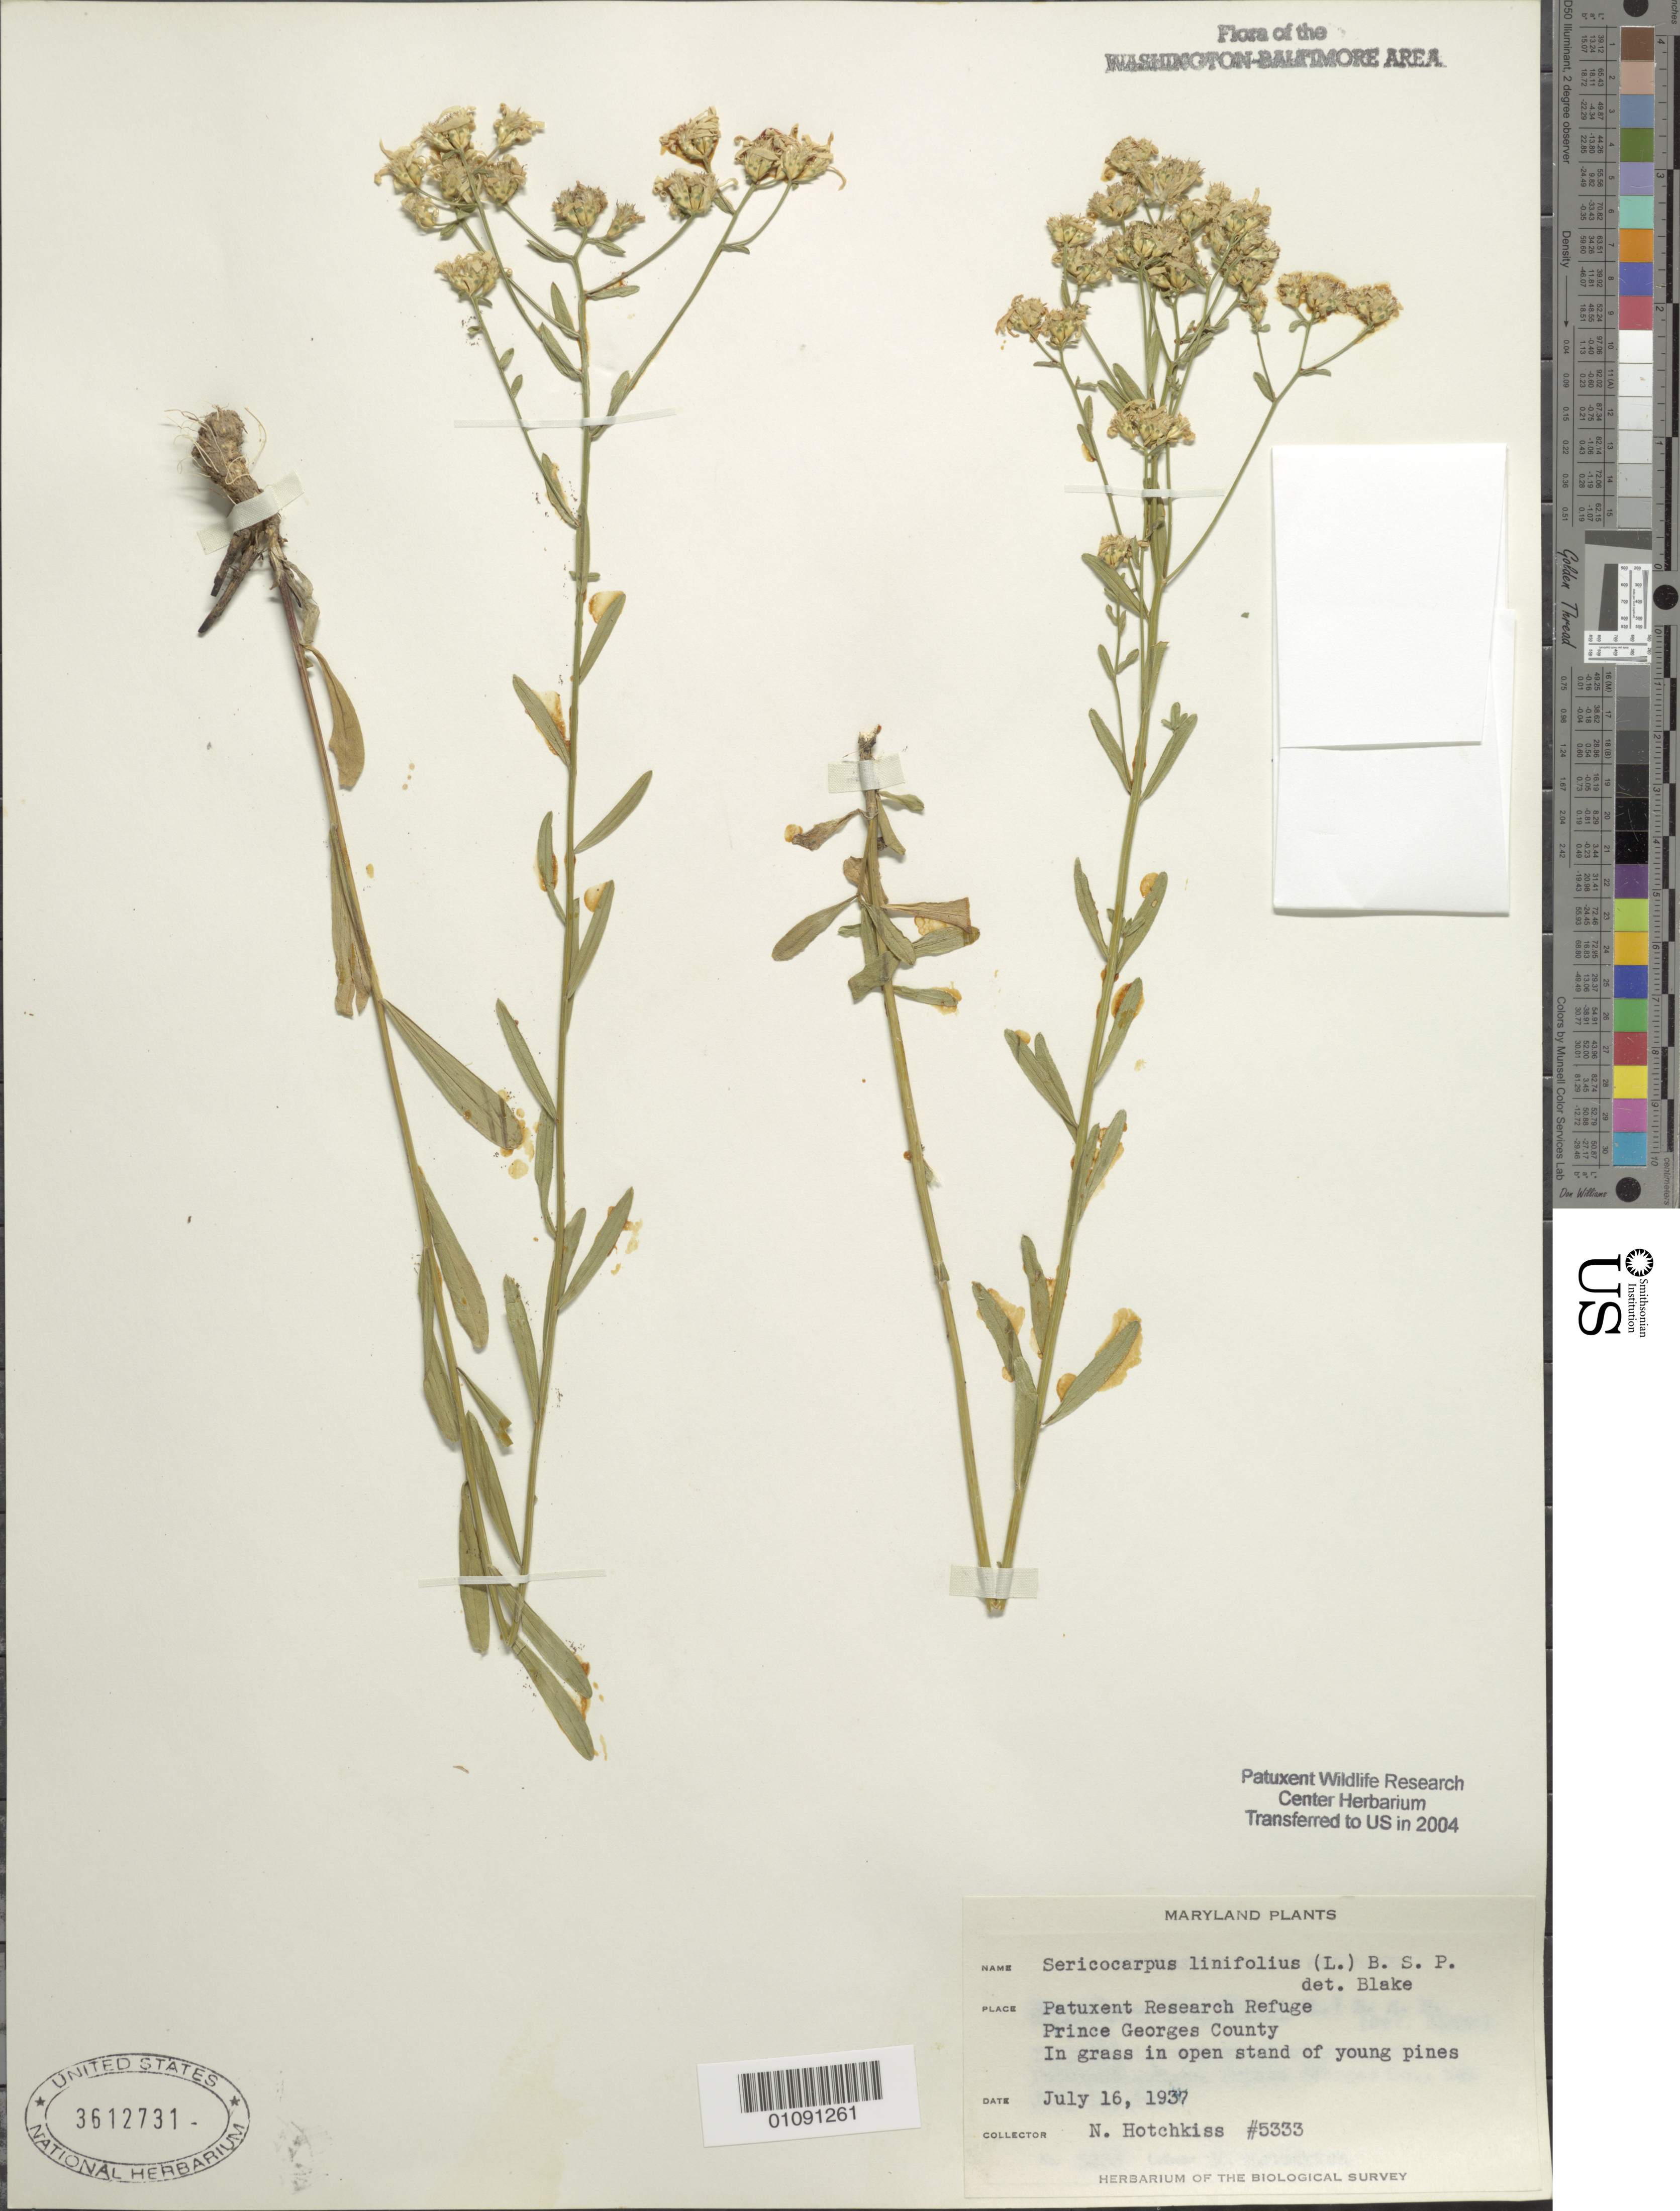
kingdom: Plantae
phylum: Tracheophyta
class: Magnoliopsida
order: Asterales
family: Asteraceae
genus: Sericocarpus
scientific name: Sericocarpus linifolius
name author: (L.) Britton, Stearns & Poggenb.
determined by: Blake, Sydney F.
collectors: N. Hotchkiss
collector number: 5333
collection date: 1937-07-16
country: United States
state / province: Maryland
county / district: Prince George's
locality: Patuxent Wildlife Refuge.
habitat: In grass in open stand of young pines.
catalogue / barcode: US 3612731